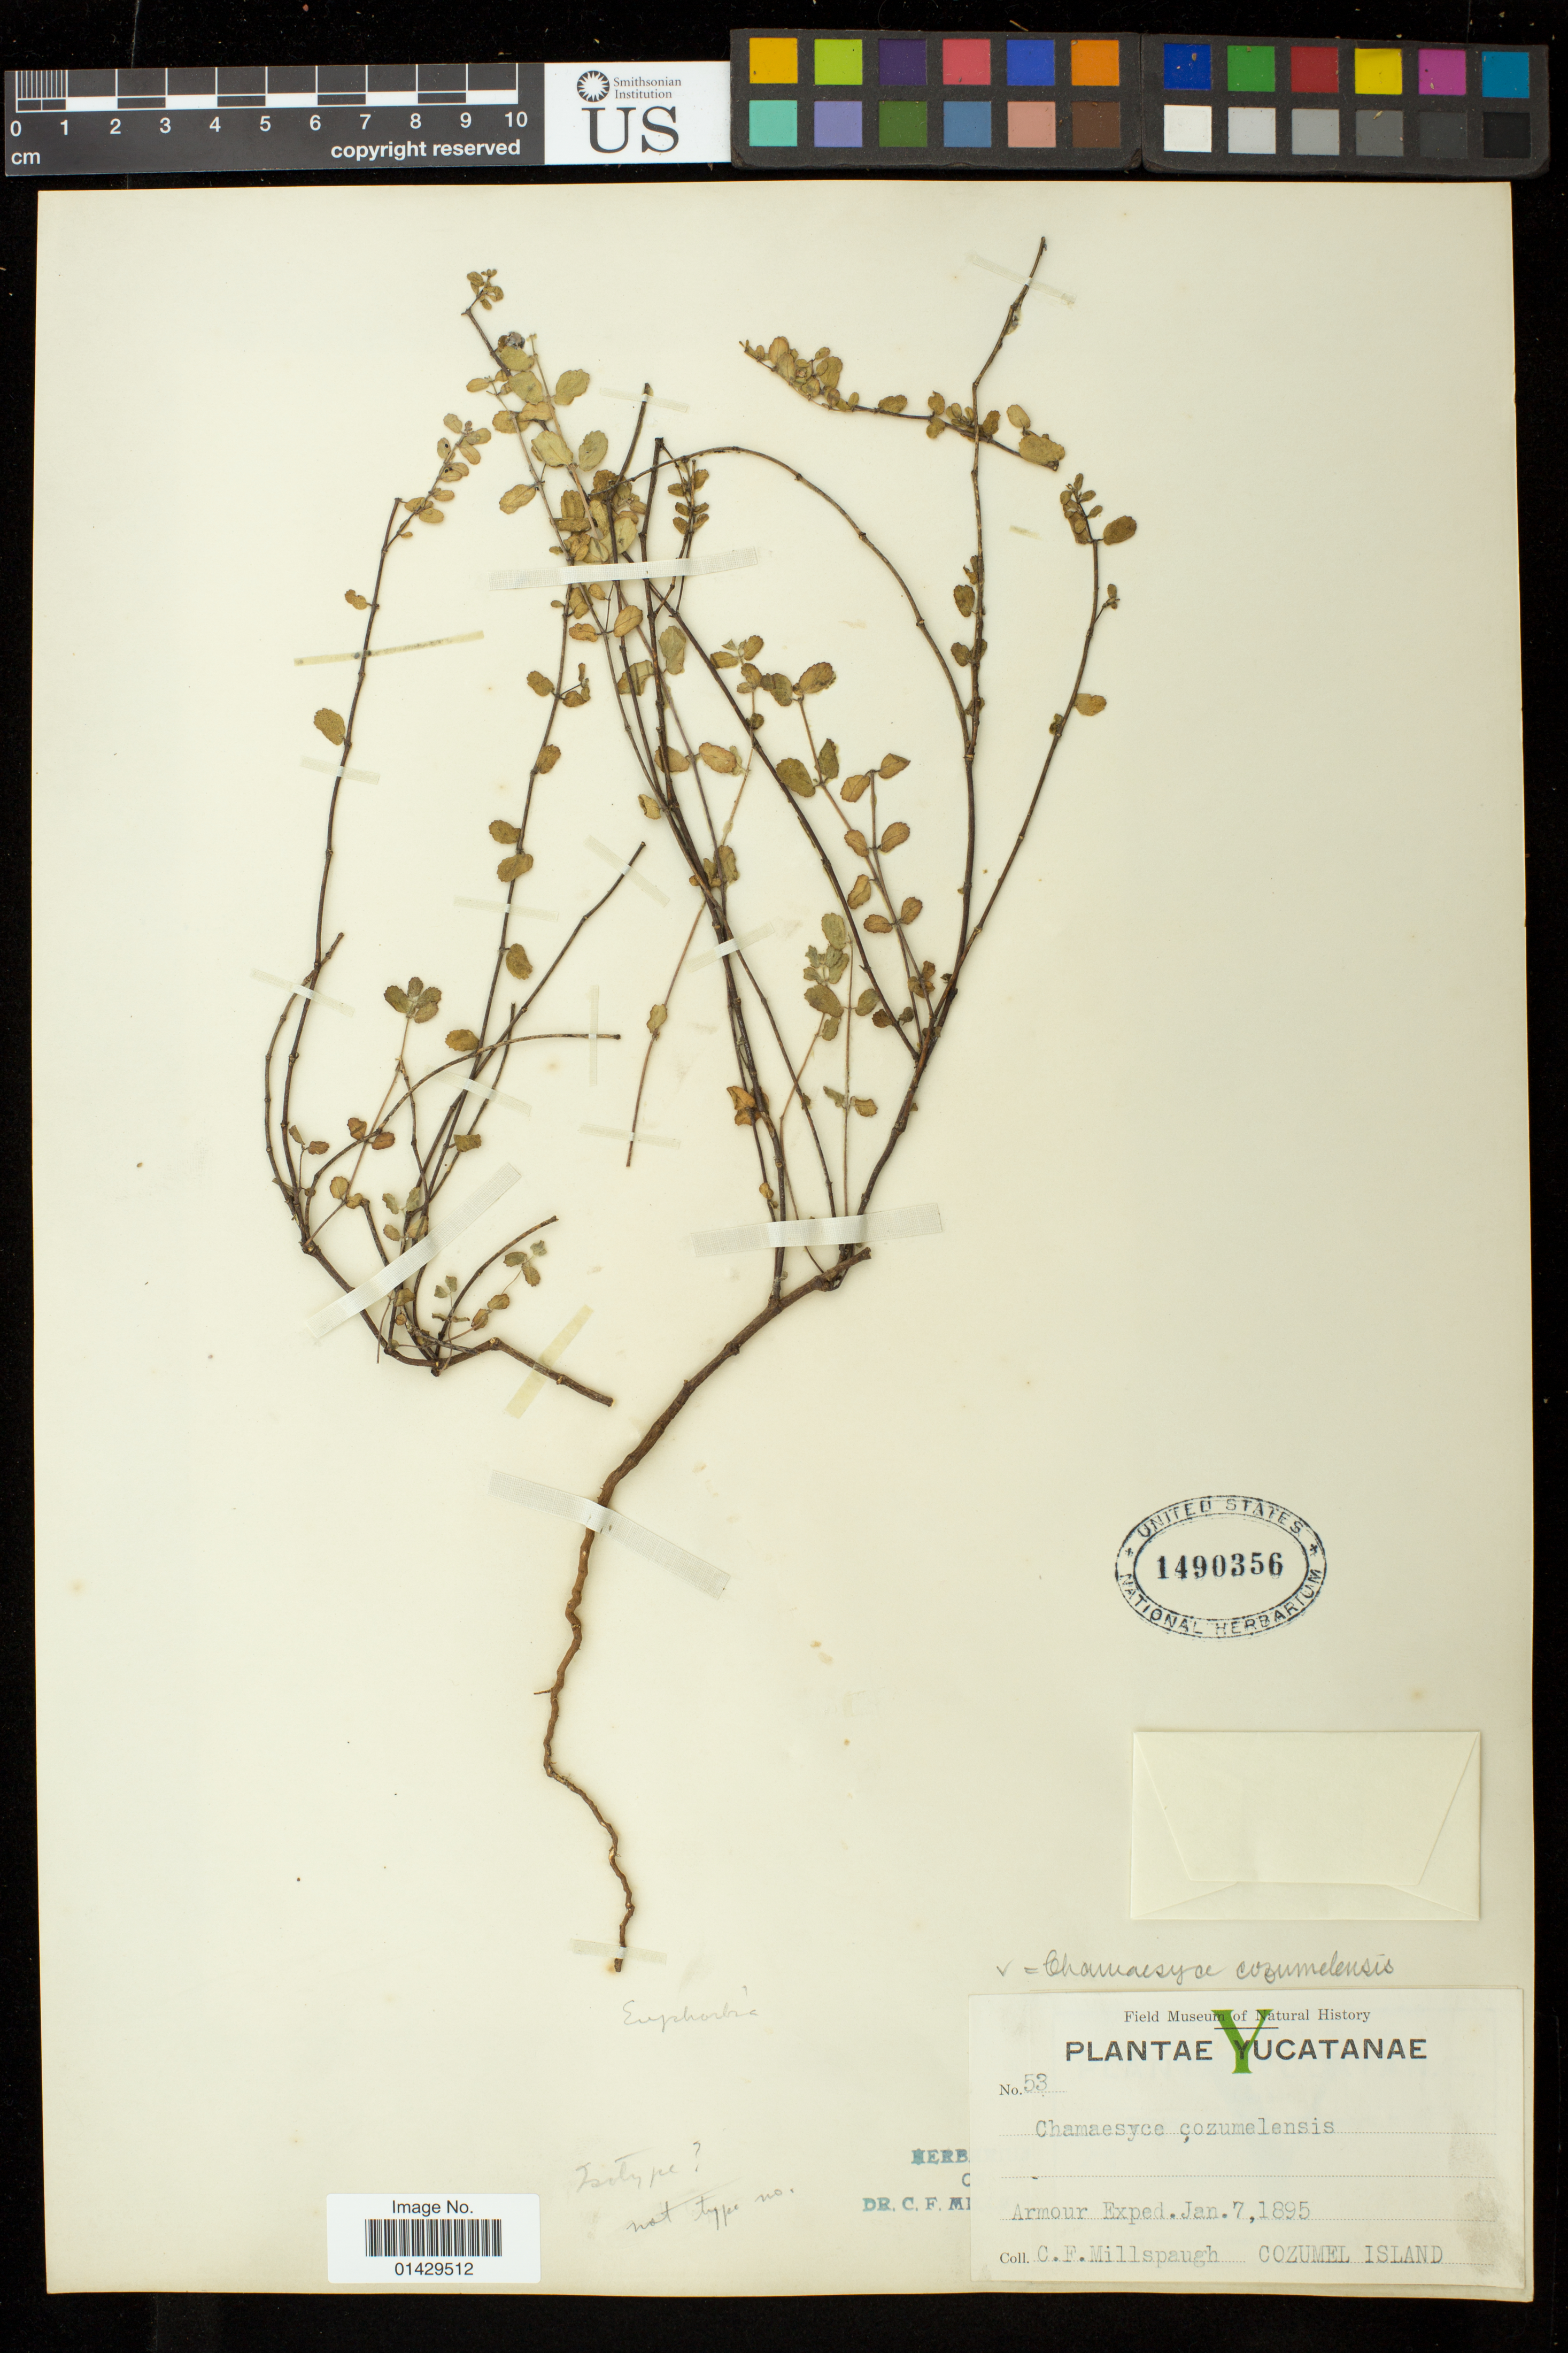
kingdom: Plantae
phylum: Tracheophyta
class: Magnoliopsida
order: Malpighiales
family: Euphorbiaceae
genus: Euphorbia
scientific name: Euphorbia cozumelensis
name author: Millsp.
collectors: C. F. Millspaugh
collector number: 53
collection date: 1895-01-07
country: Mexico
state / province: Quintana Roo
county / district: Cozumel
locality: Cozumel Island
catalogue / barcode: US 1490356